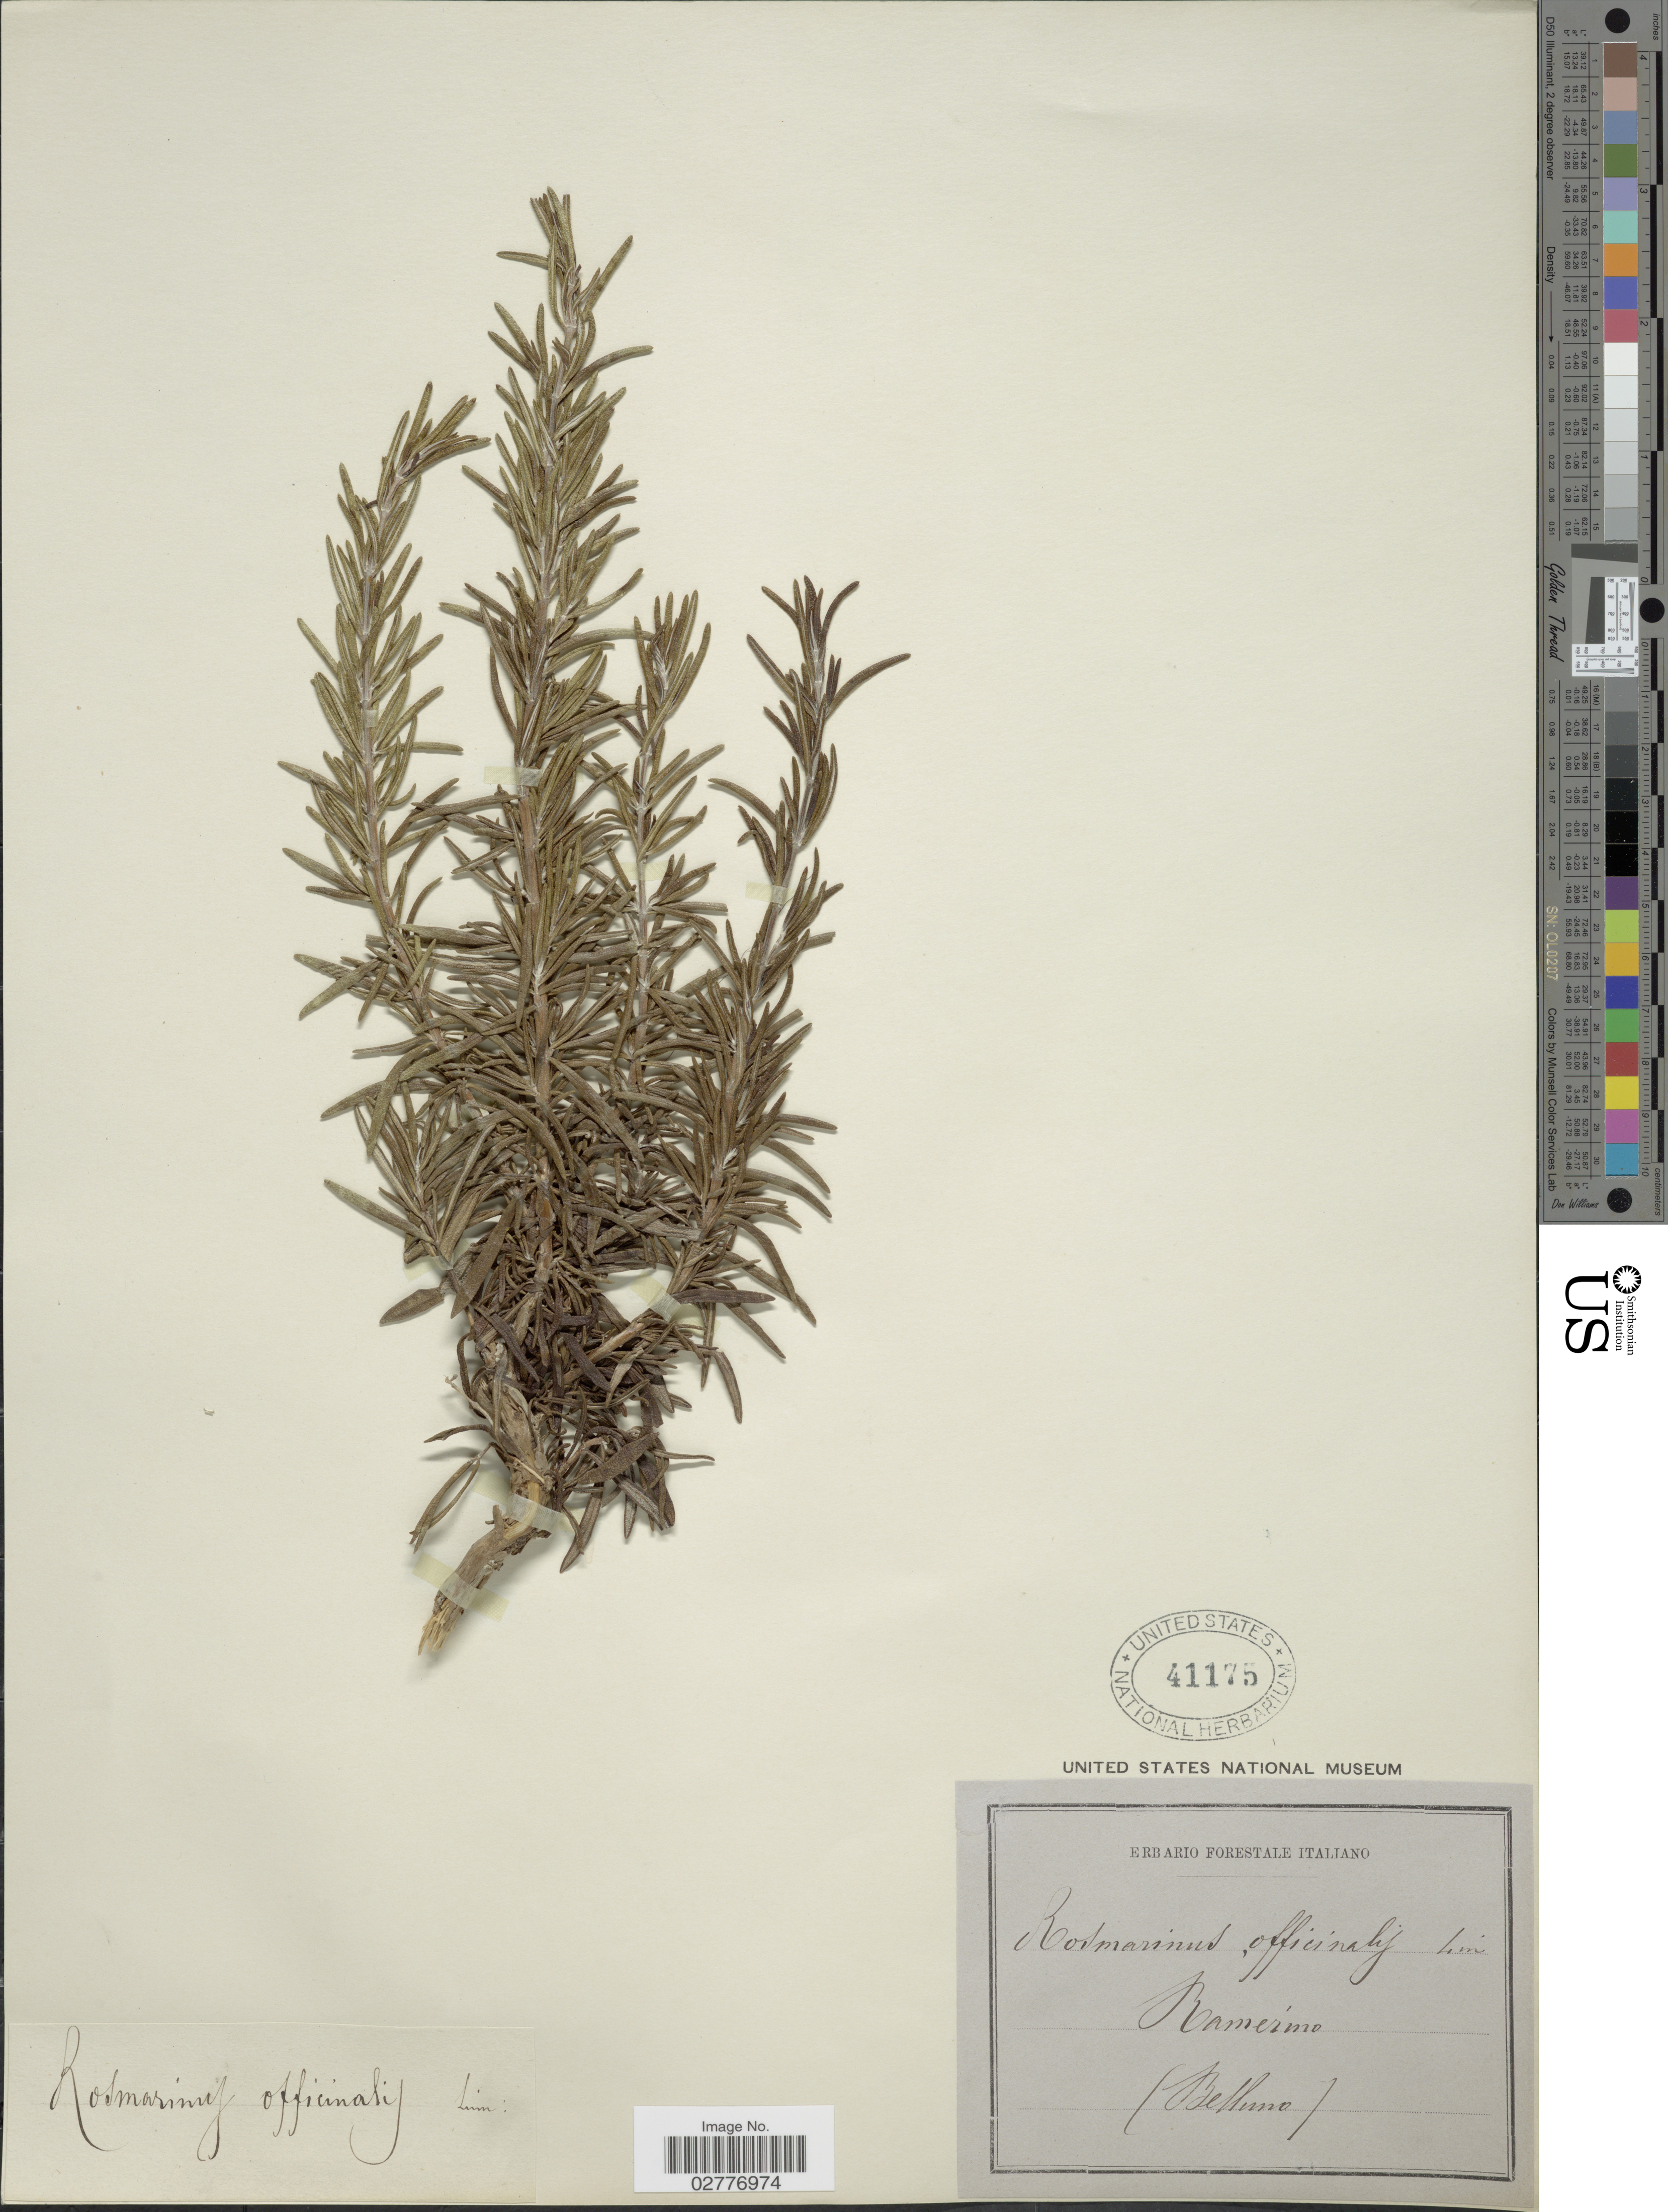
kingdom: Plantae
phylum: Tracheophyta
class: Magnoliopsida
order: Lamiales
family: Lamiaceae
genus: Rosmarinus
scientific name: Rosmarinus officinalis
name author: L.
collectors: Ex herb. Forestale Italiano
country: Italy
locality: Ramerino (Belluno).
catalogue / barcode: US 41175